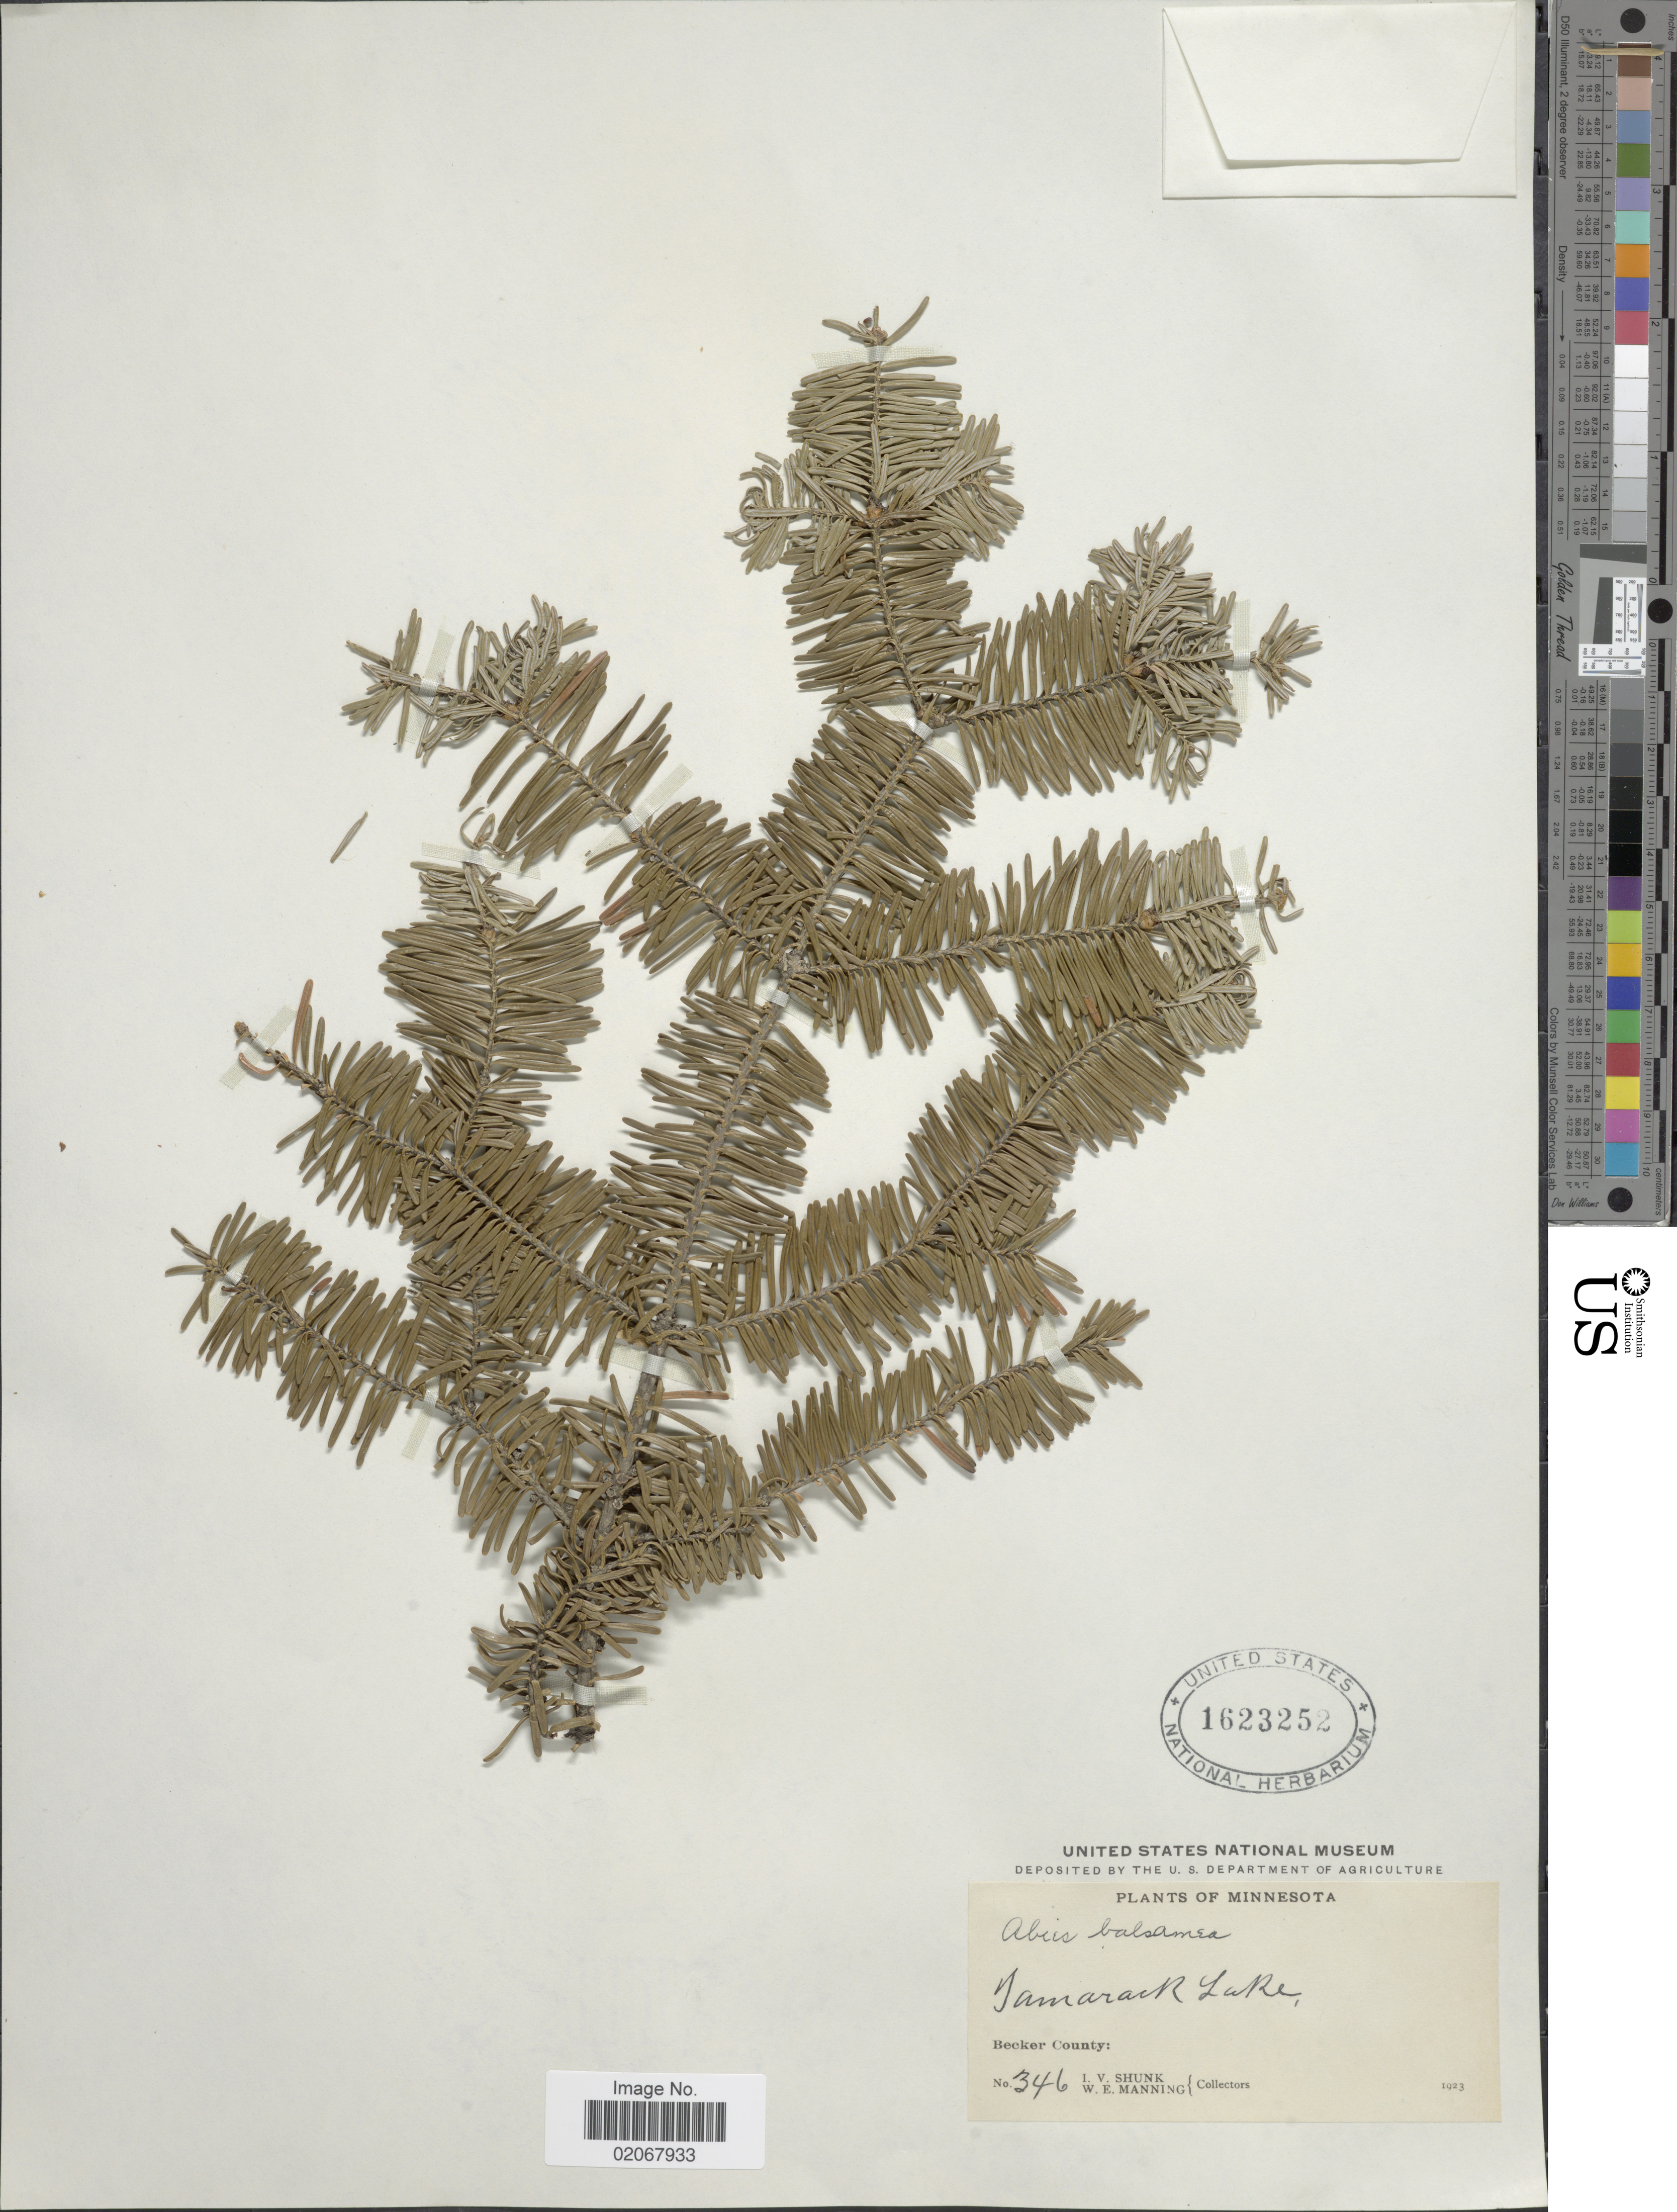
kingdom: Plantae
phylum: Tracheophyta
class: Pinopsida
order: Pinales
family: Pinaceae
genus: Abies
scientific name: Abies balsamea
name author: (L.) Mill.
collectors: I. Shunk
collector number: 346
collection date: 1923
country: United States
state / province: Minnesota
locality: Becker County, Tamarack Lake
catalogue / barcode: US 1623252